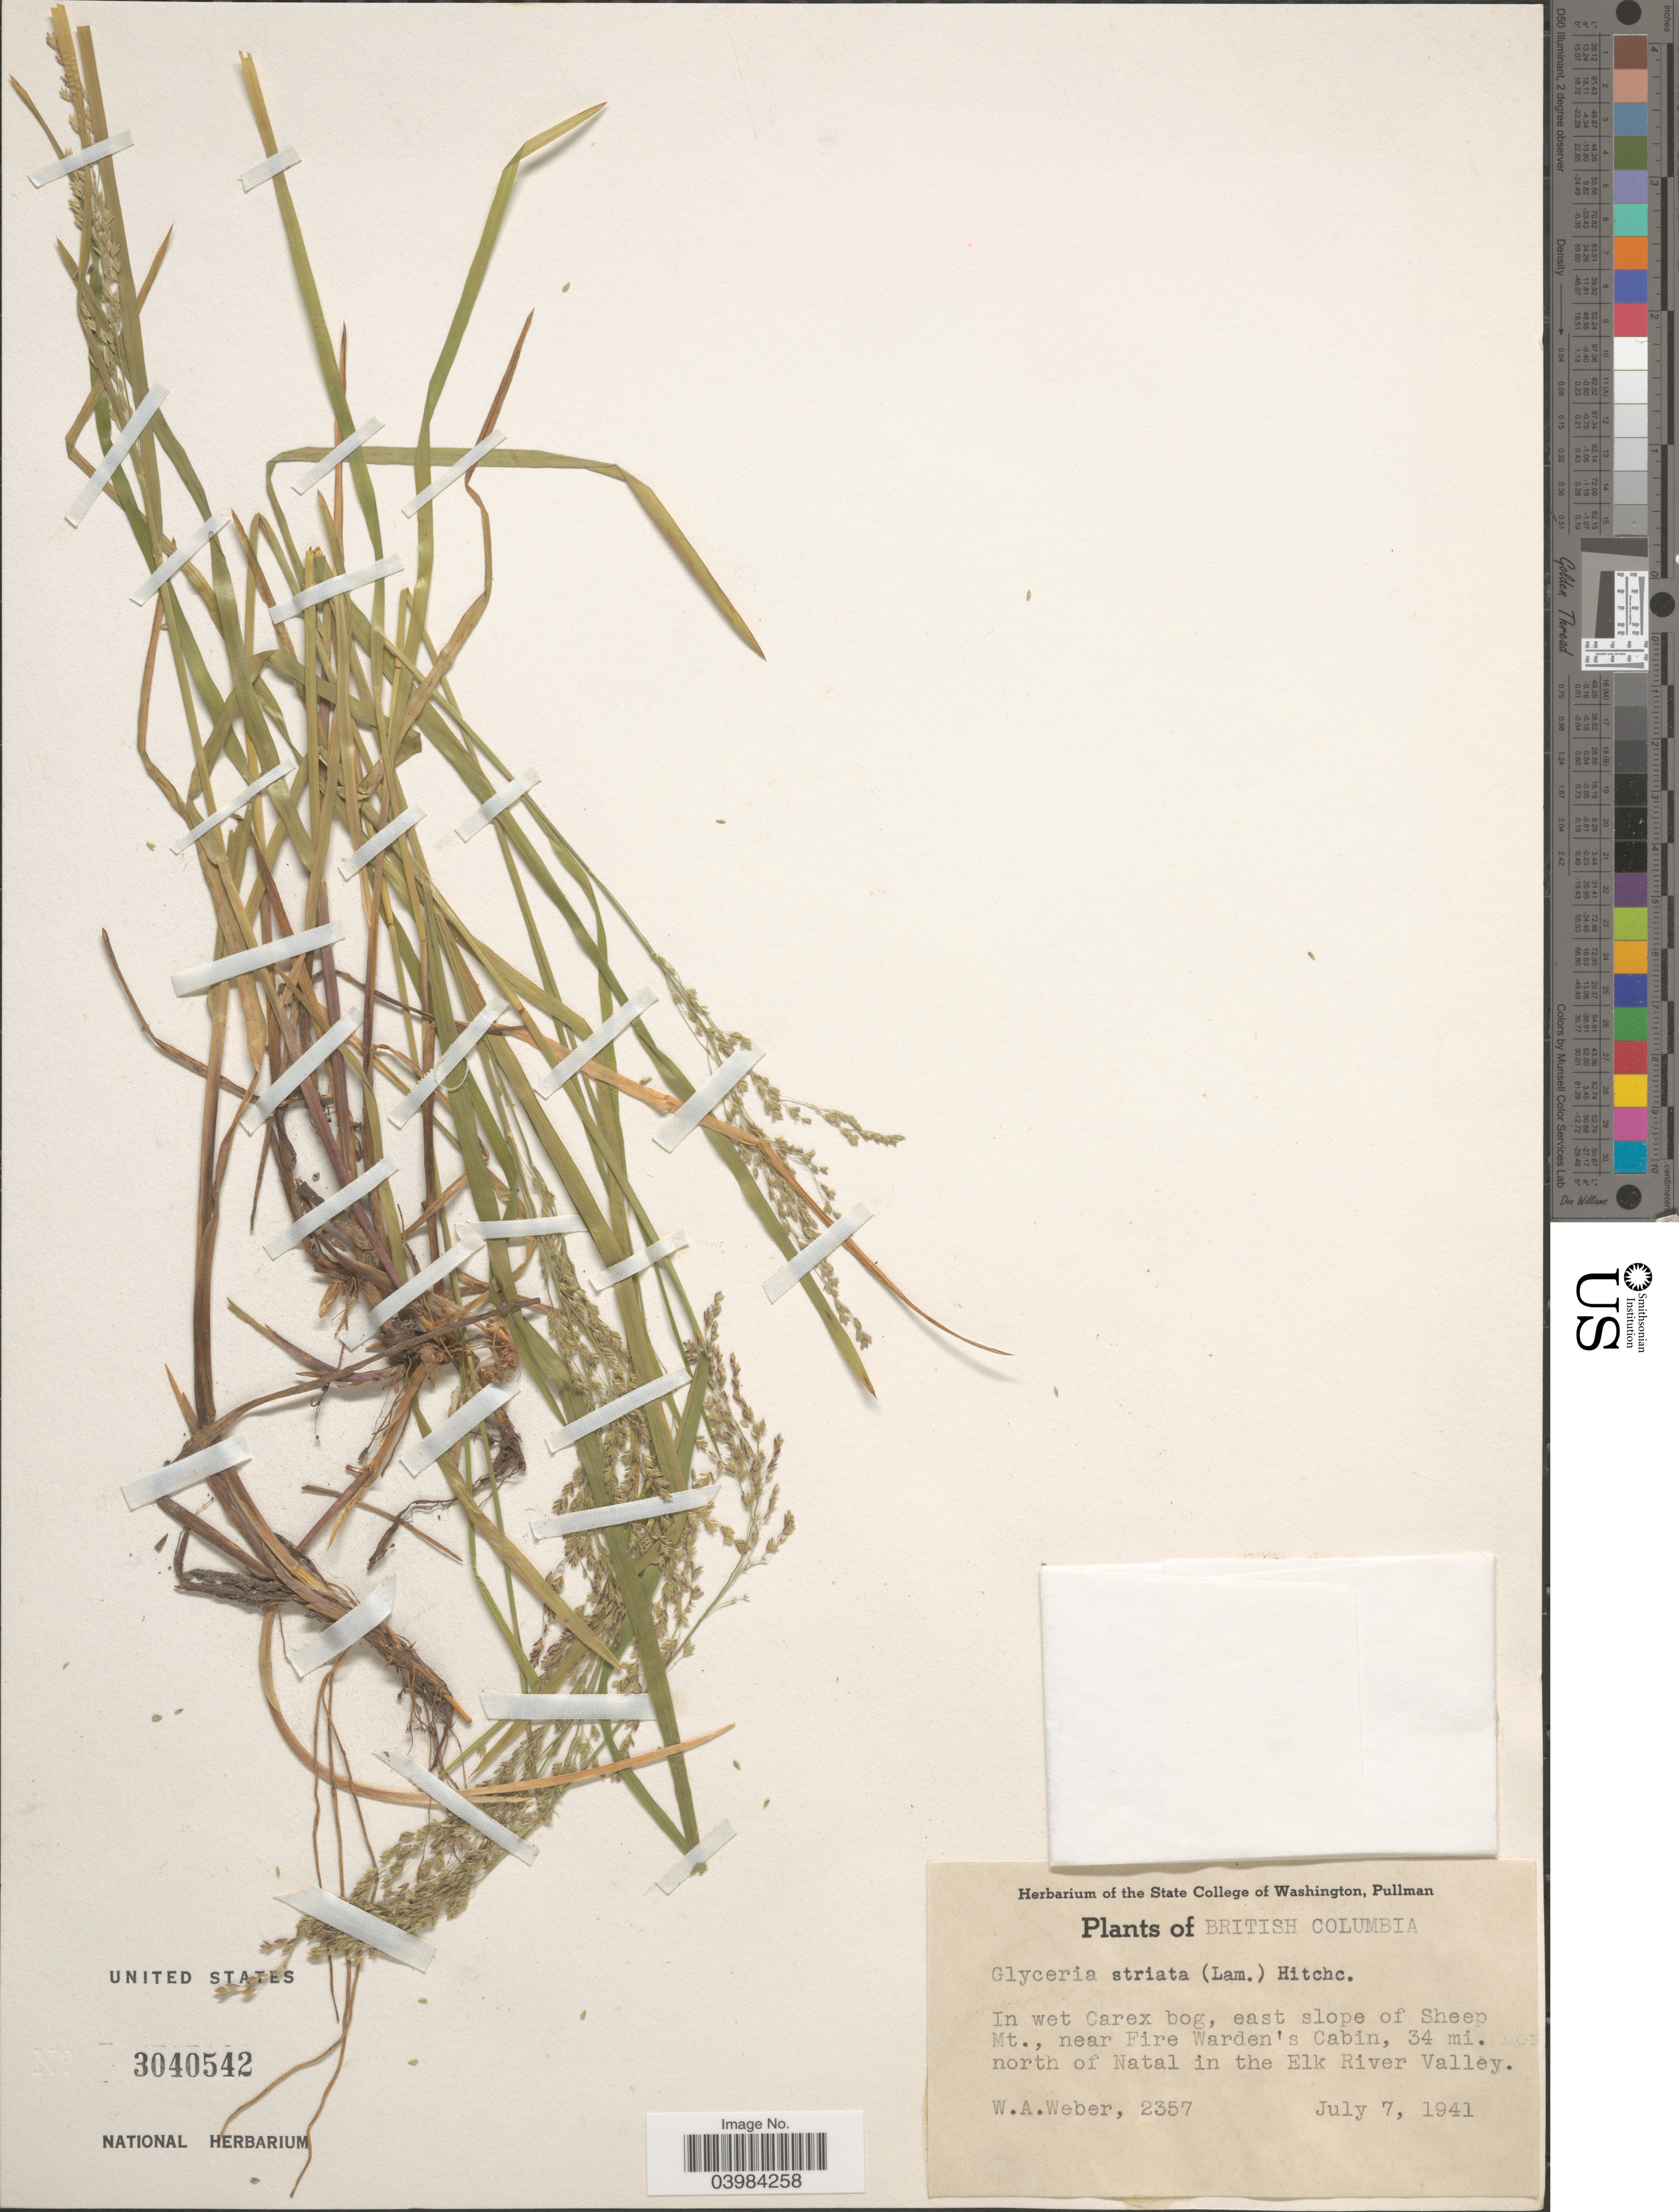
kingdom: Plantae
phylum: Tracheophyta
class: Liliopsida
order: Poales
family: Poaceae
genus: Glyceria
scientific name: Glyceria striata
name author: (Lam.) Hitchc.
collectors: W. A. Weber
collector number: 2357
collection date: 1941-07-07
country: Canada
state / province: British Columbia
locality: In wet Carex bog, east slope of Sheep Mt., near Fire Warden's Cabin, 34 mi. north of Natal in the Elk River Valley.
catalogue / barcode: US 3040542